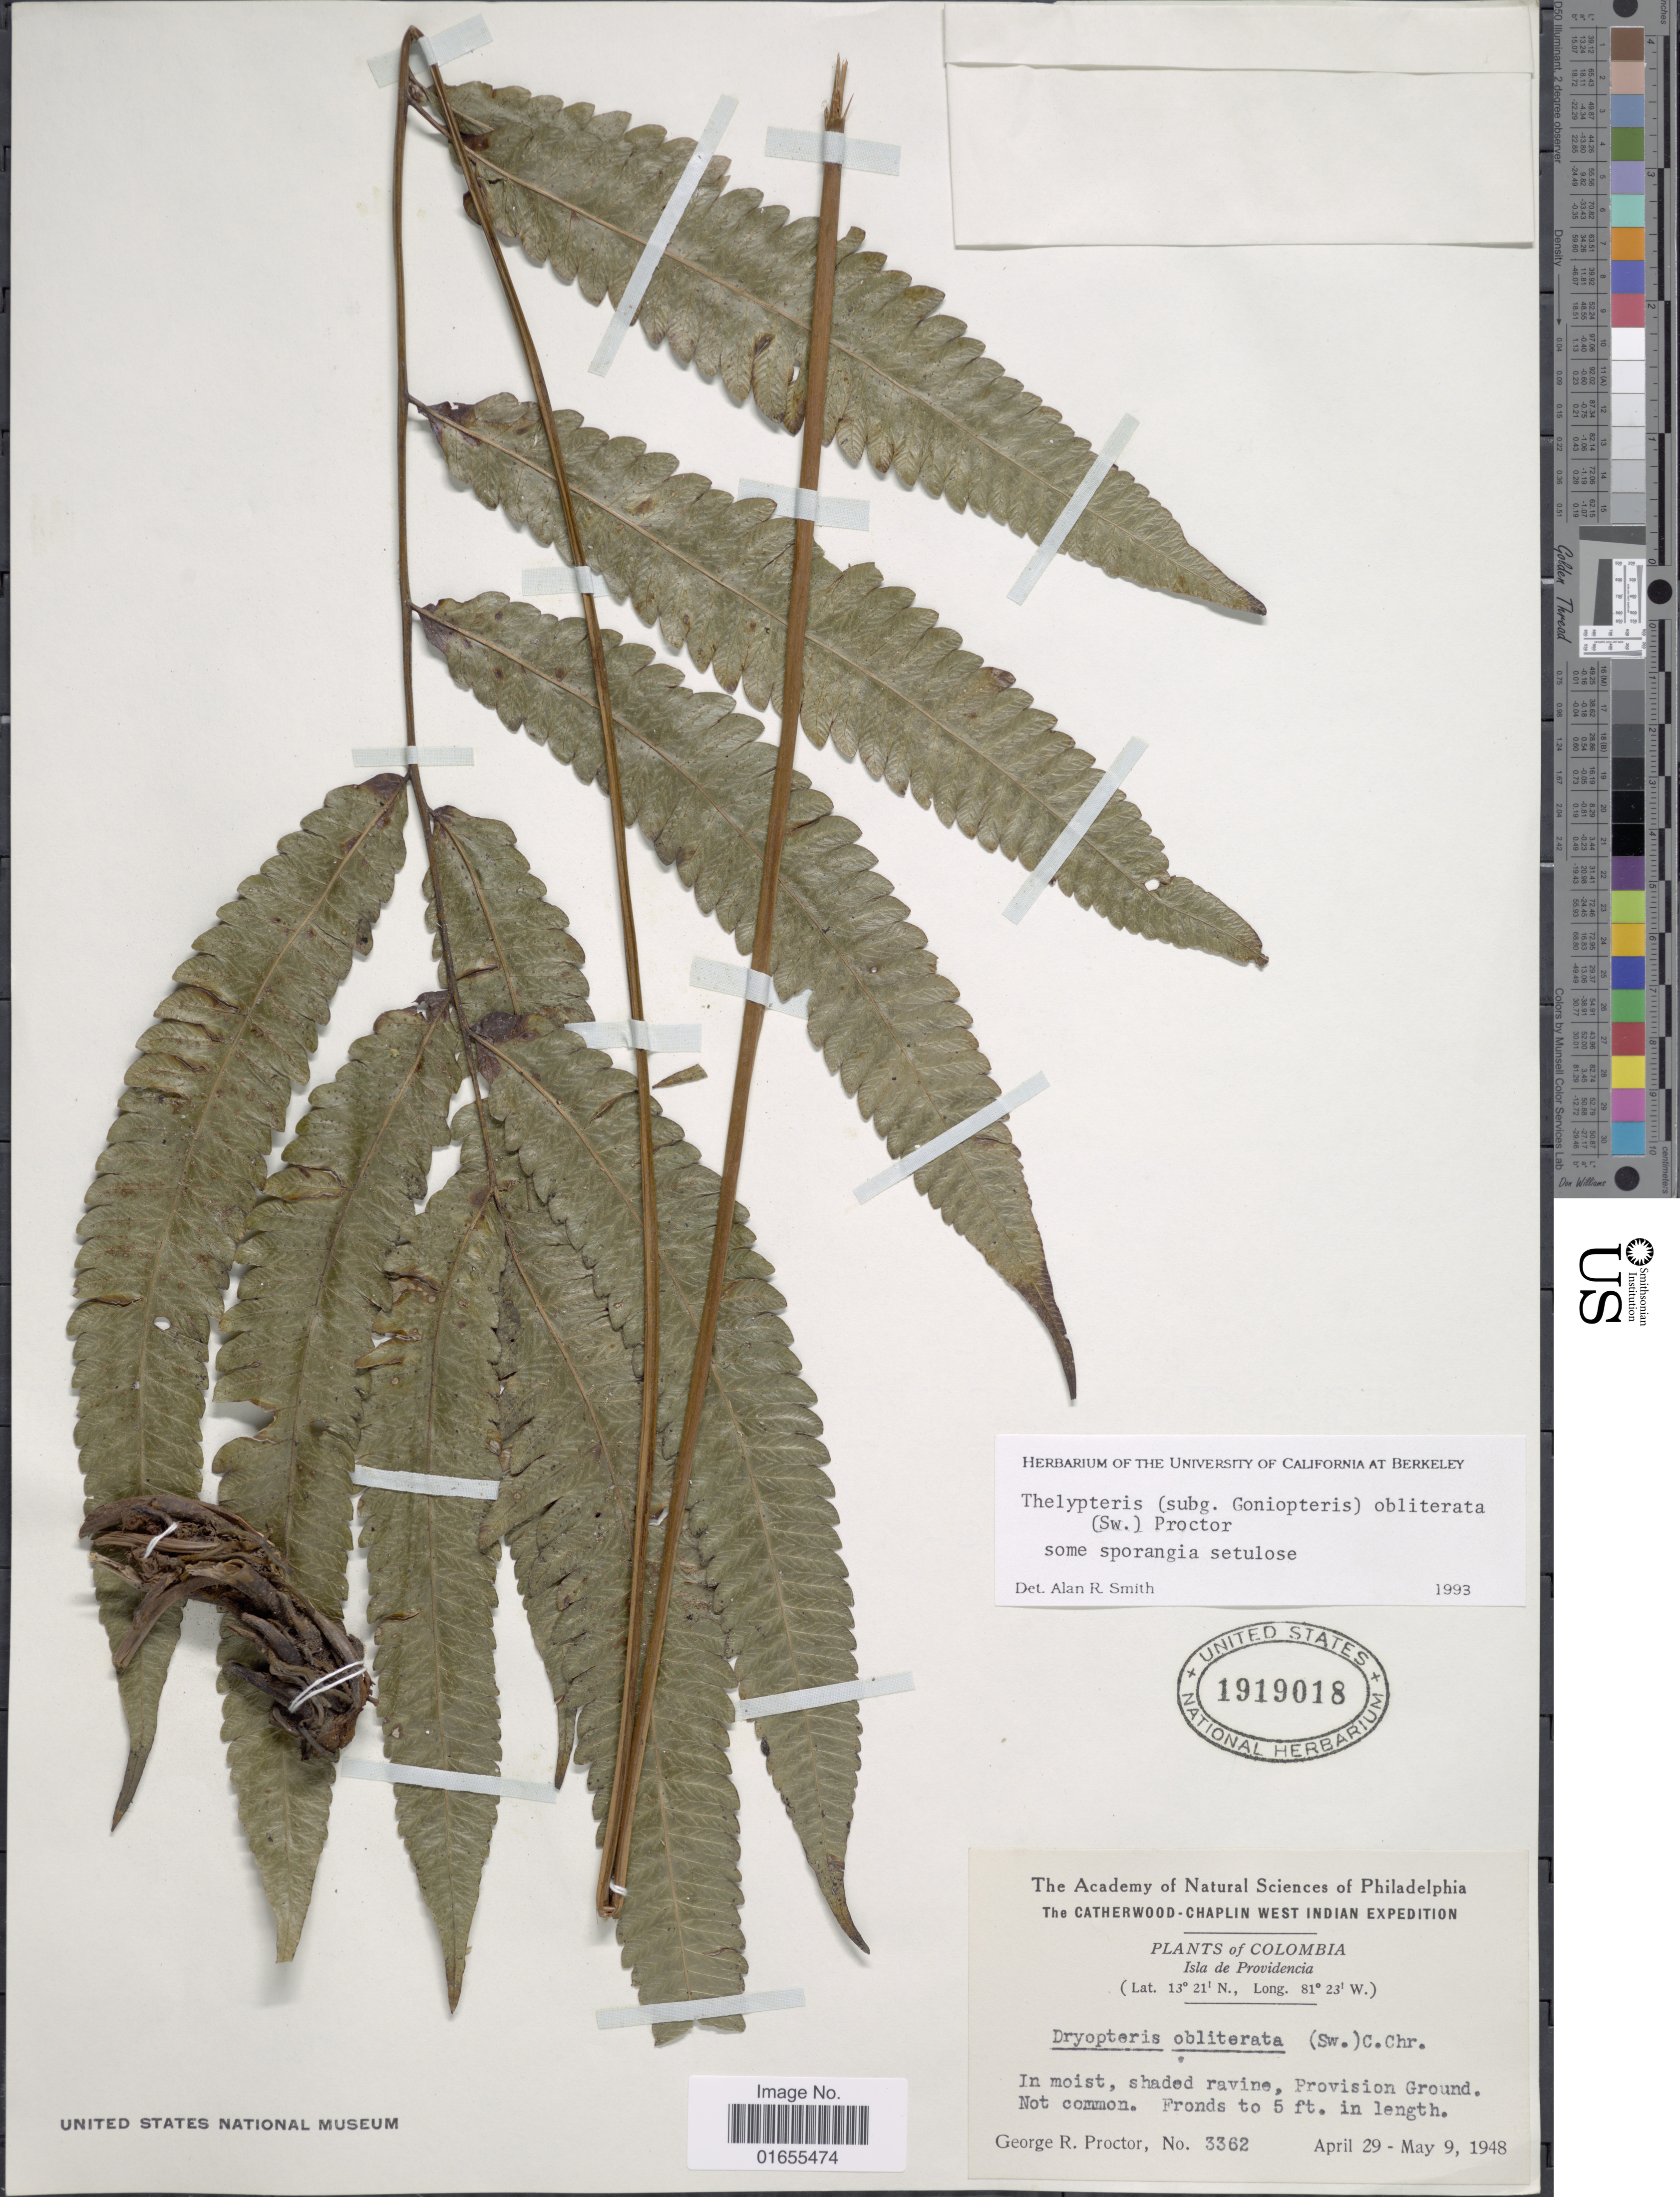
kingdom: Plantae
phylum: Tracheophyta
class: Polypodiopsida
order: Polypodiales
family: Thelypteridaceae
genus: Goniopteris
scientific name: Goniopteris obliterata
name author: (Sw.) C. Presl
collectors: G. Proctor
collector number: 3362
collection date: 1948-04-29/1948-05-09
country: Colombia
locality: Isla de Providencia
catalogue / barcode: US 1919018